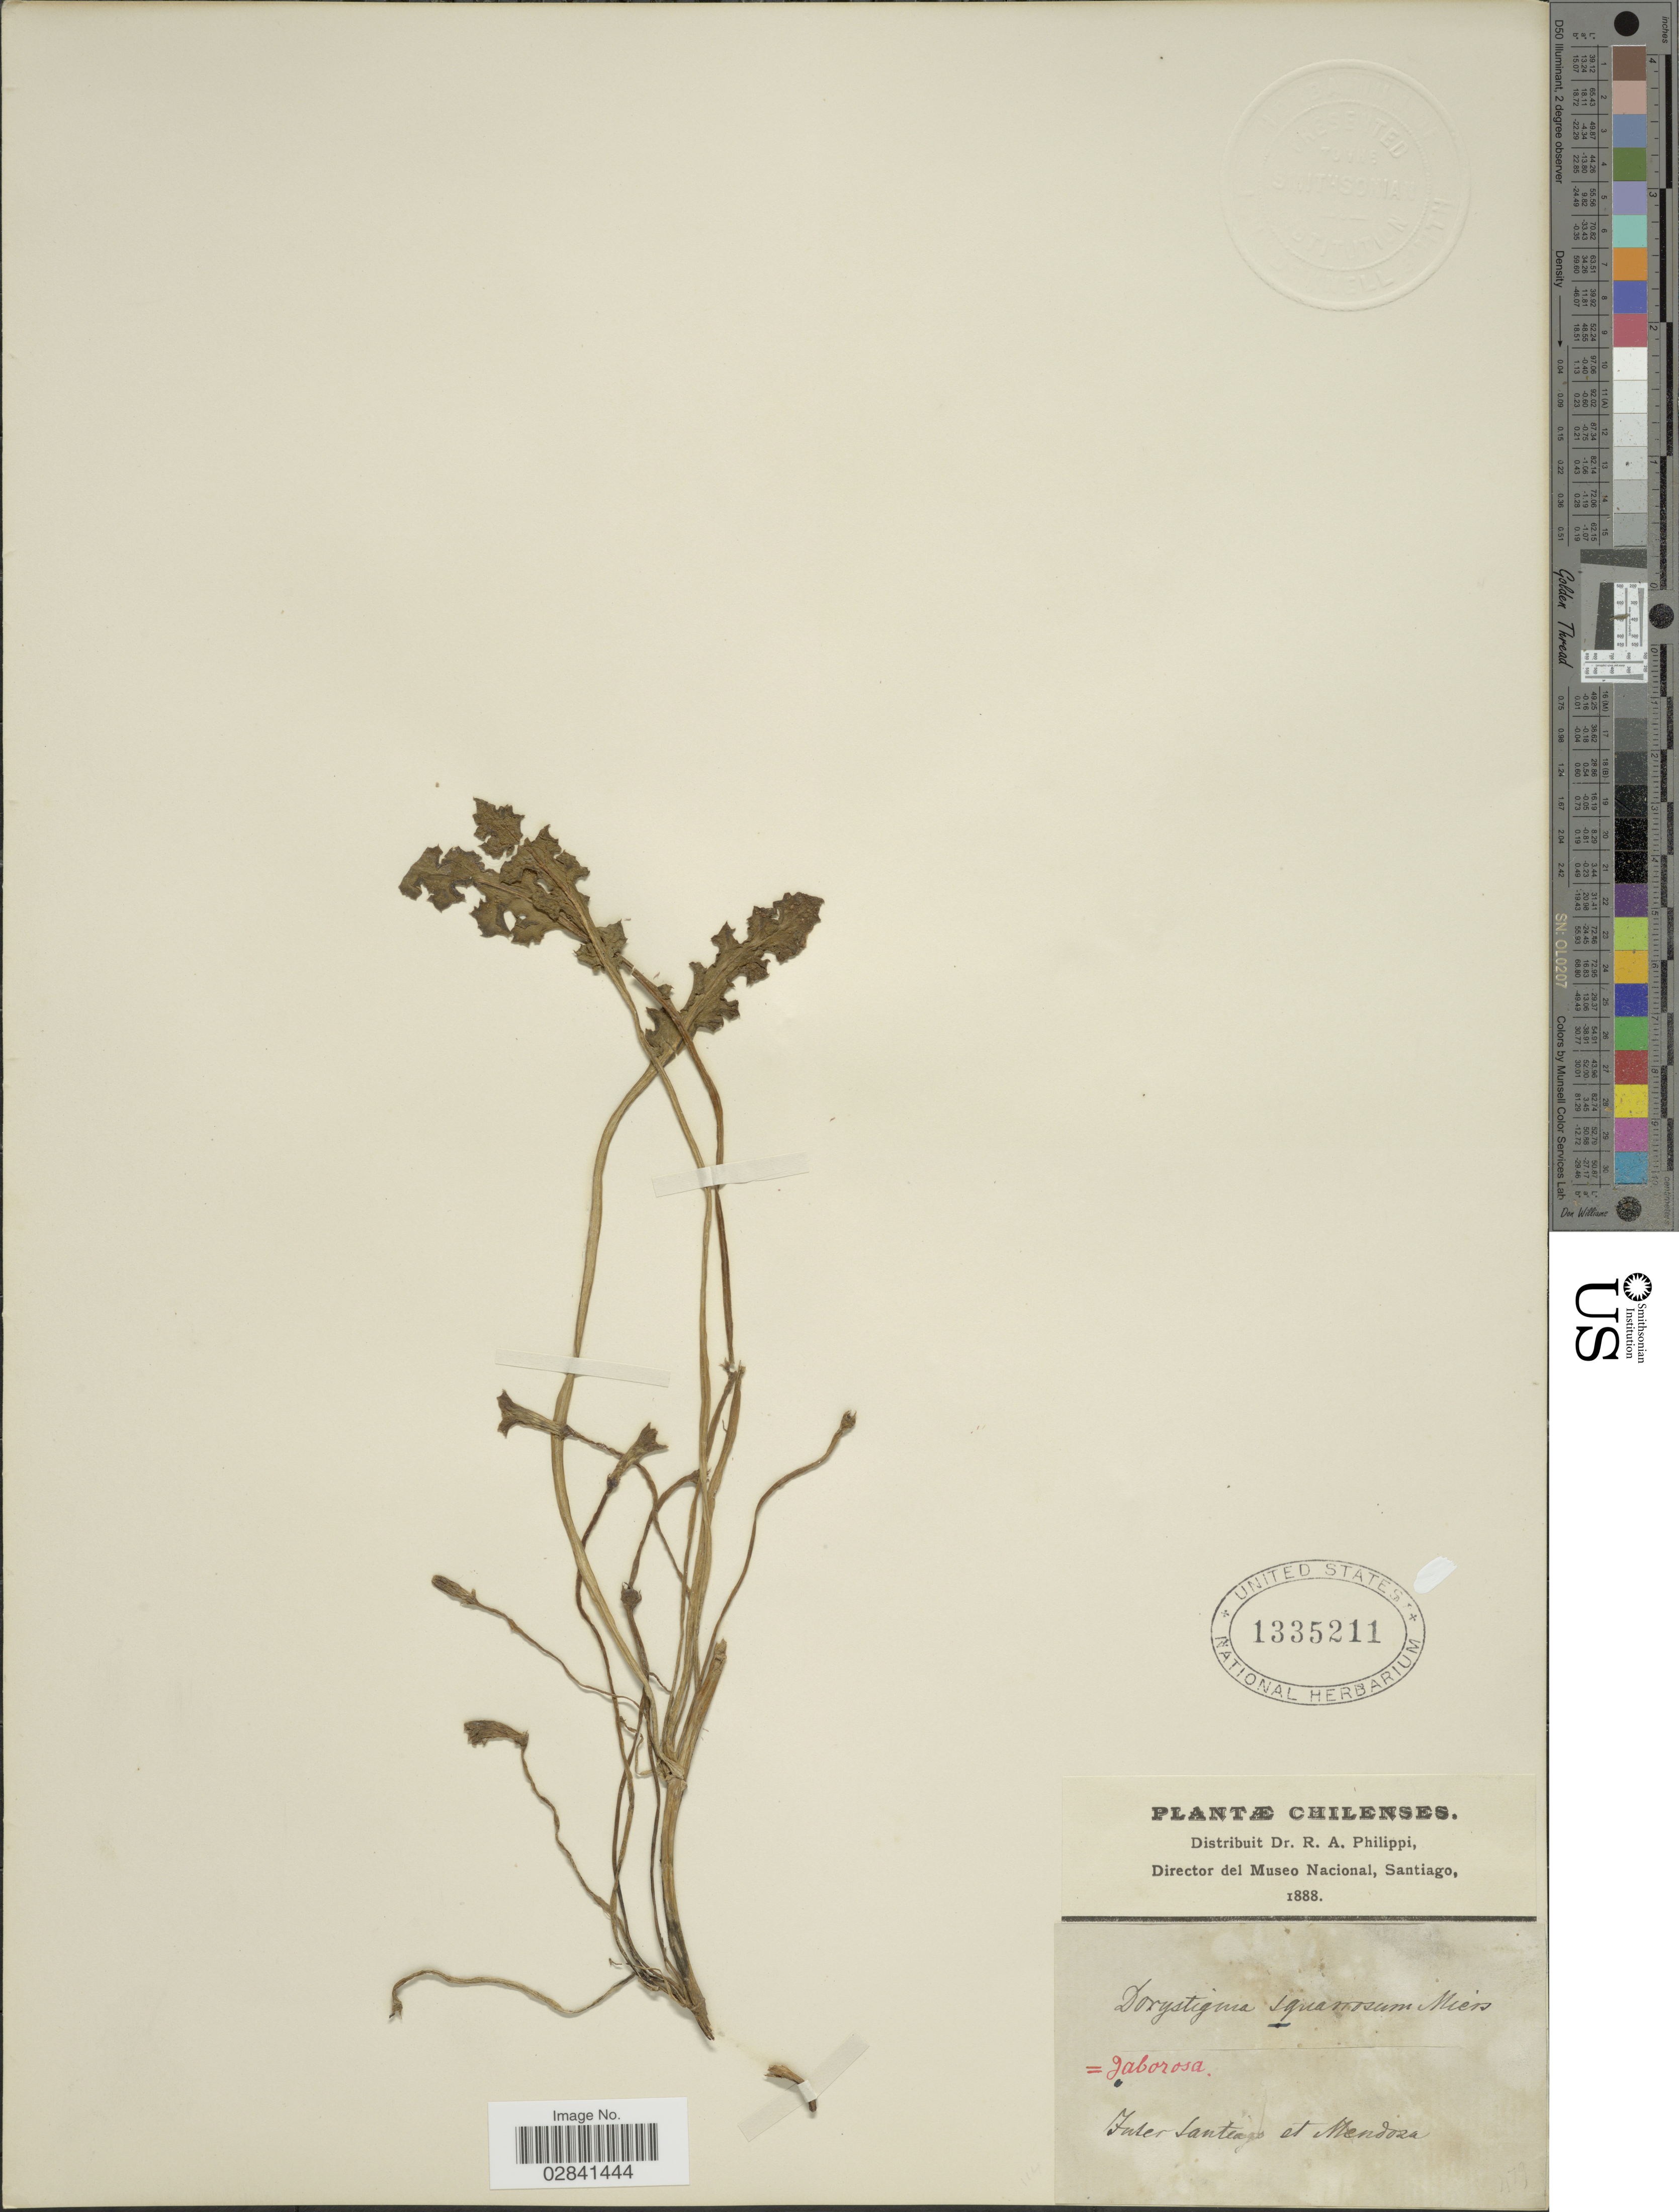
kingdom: Plantae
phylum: Tracheophyta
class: Magnoliopsida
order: Solanales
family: Solanaceae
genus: Jaborosa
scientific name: Jaborosa squarrosa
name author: (Miers) Hunz. & Barboza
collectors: R. A. Philippi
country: Chile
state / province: Región Metropolitana (RM)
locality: Inter Santiago et Mendoza.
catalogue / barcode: US 1335211